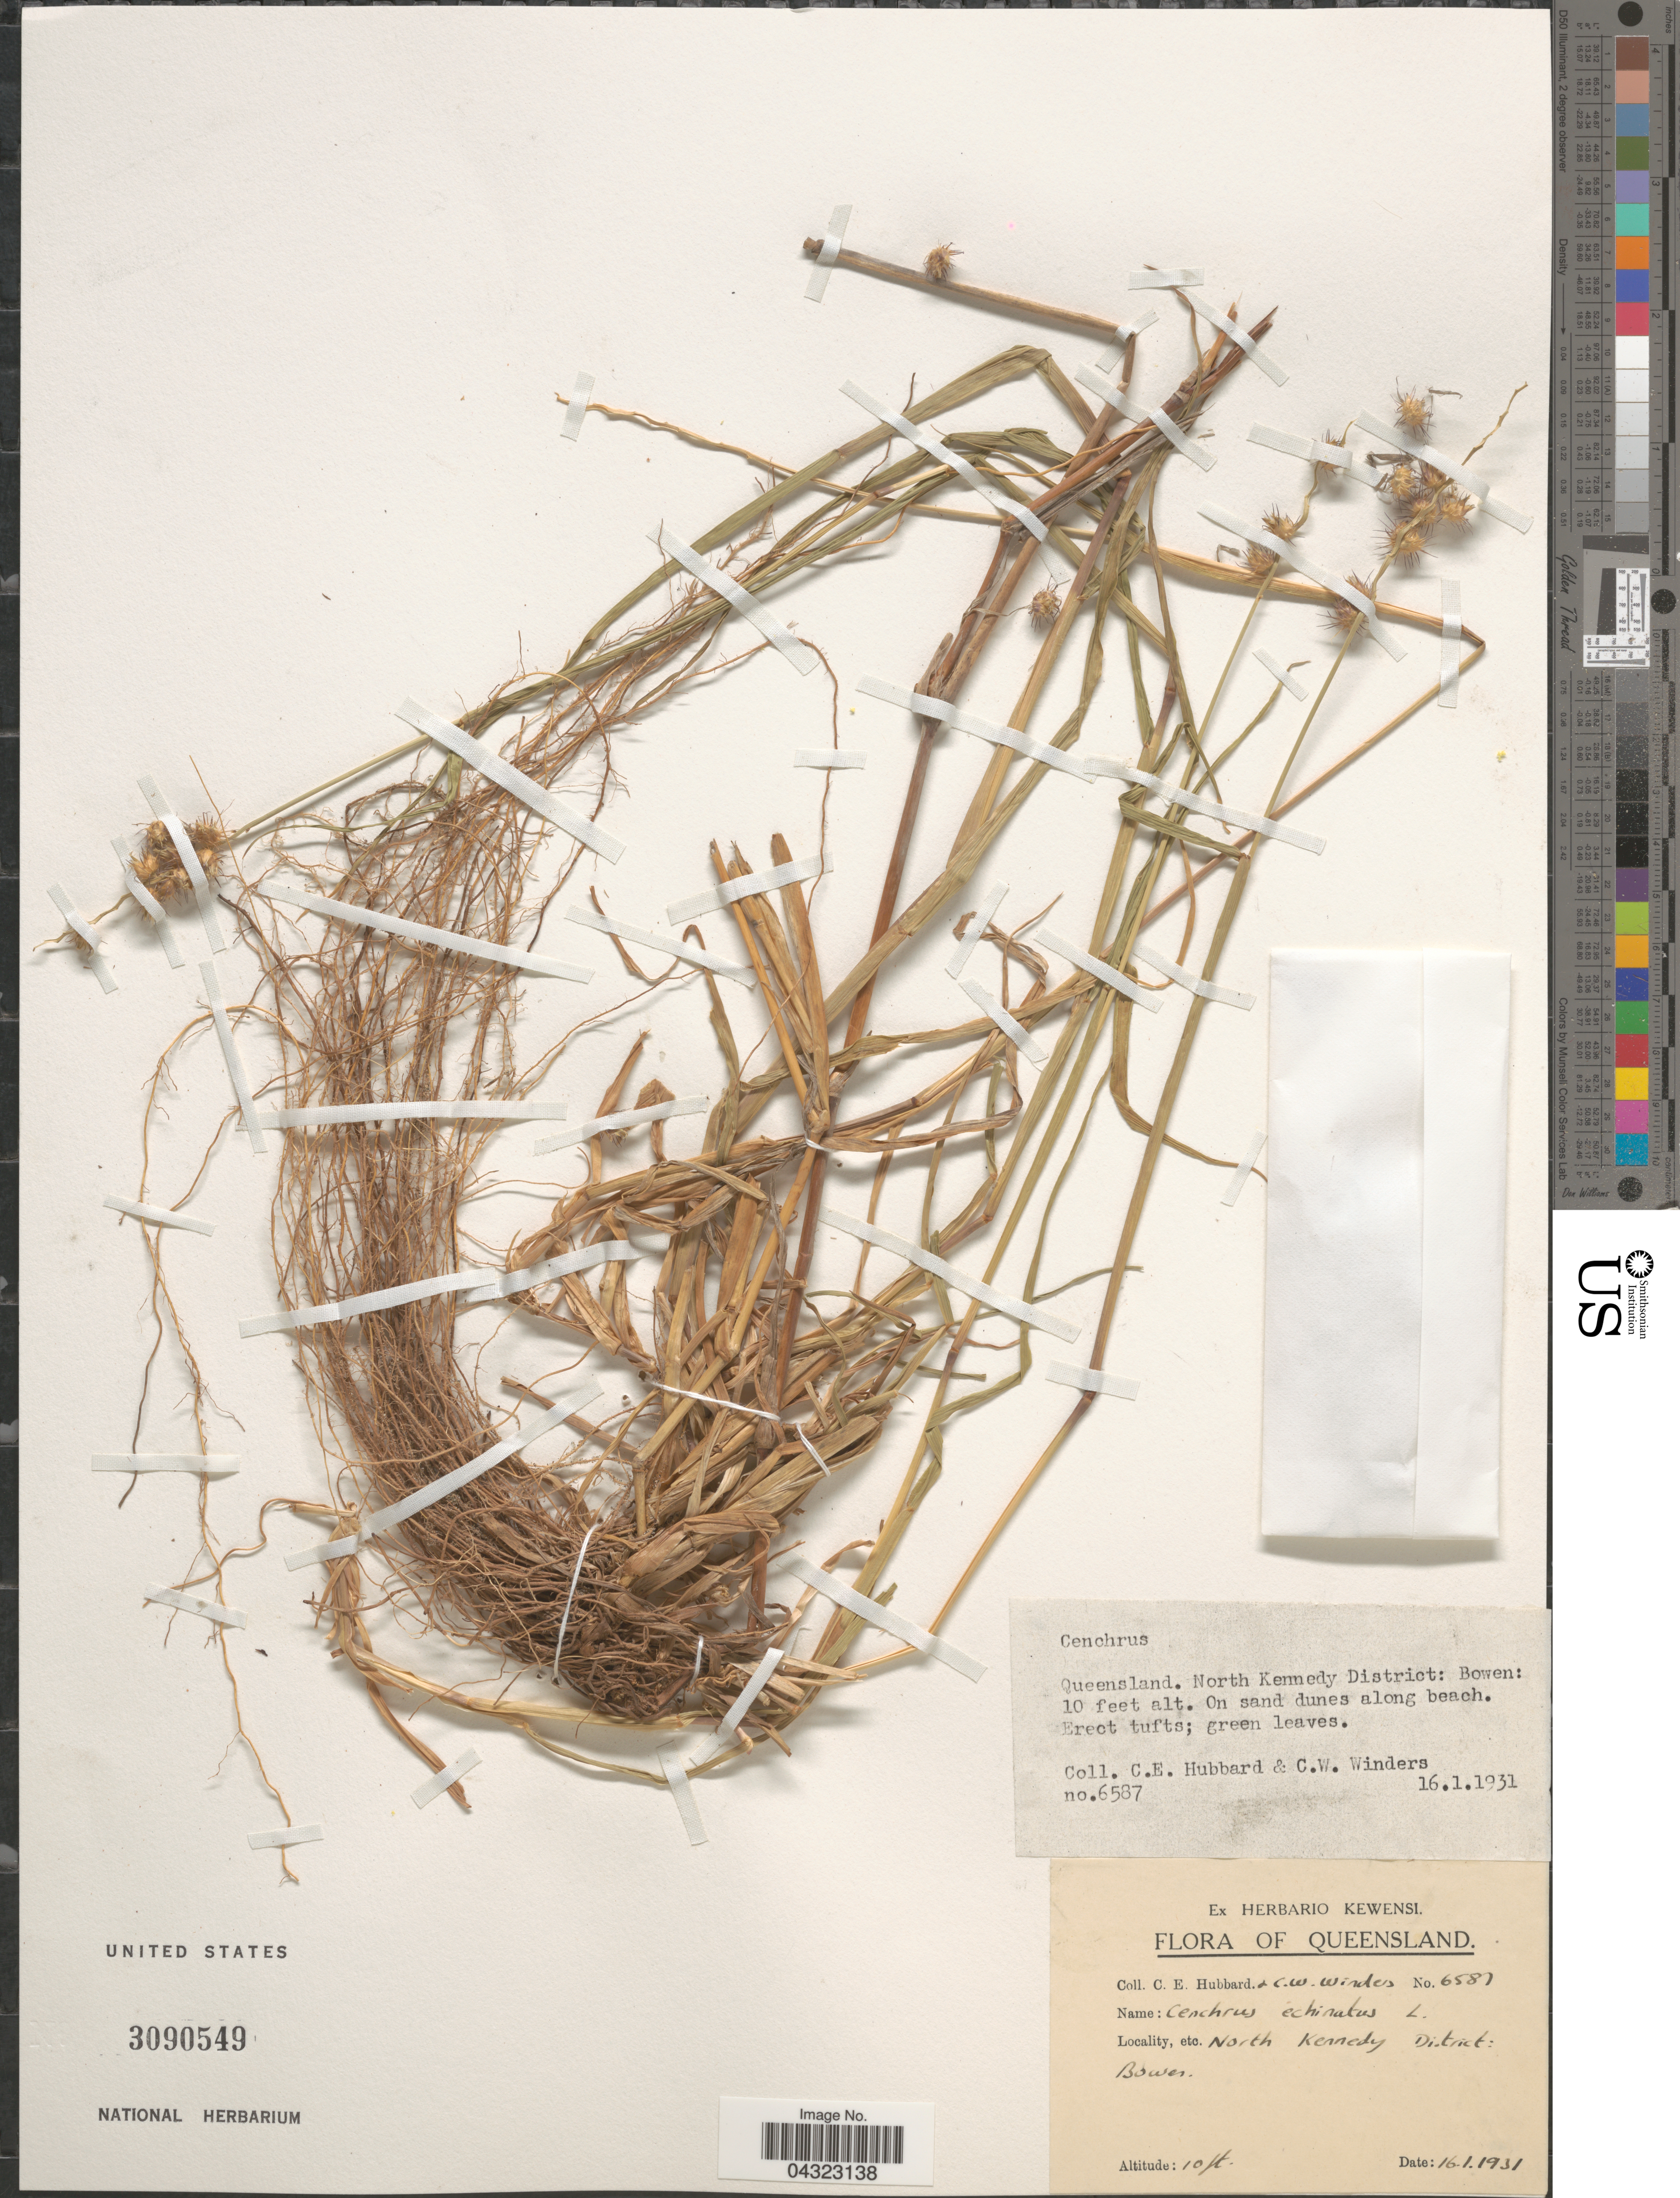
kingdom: Plantae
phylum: Tracheophyta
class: Liliopsida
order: Poales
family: Poaceae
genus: Cenchrus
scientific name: Cenchrus sp.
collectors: C. E. Hubbard & C. Winders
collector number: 6587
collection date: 1931-01-16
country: Australia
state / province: Queensland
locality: North Kennedy District: Bowen. On sand dunes along beach.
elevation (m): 3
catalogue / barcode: US 3090549